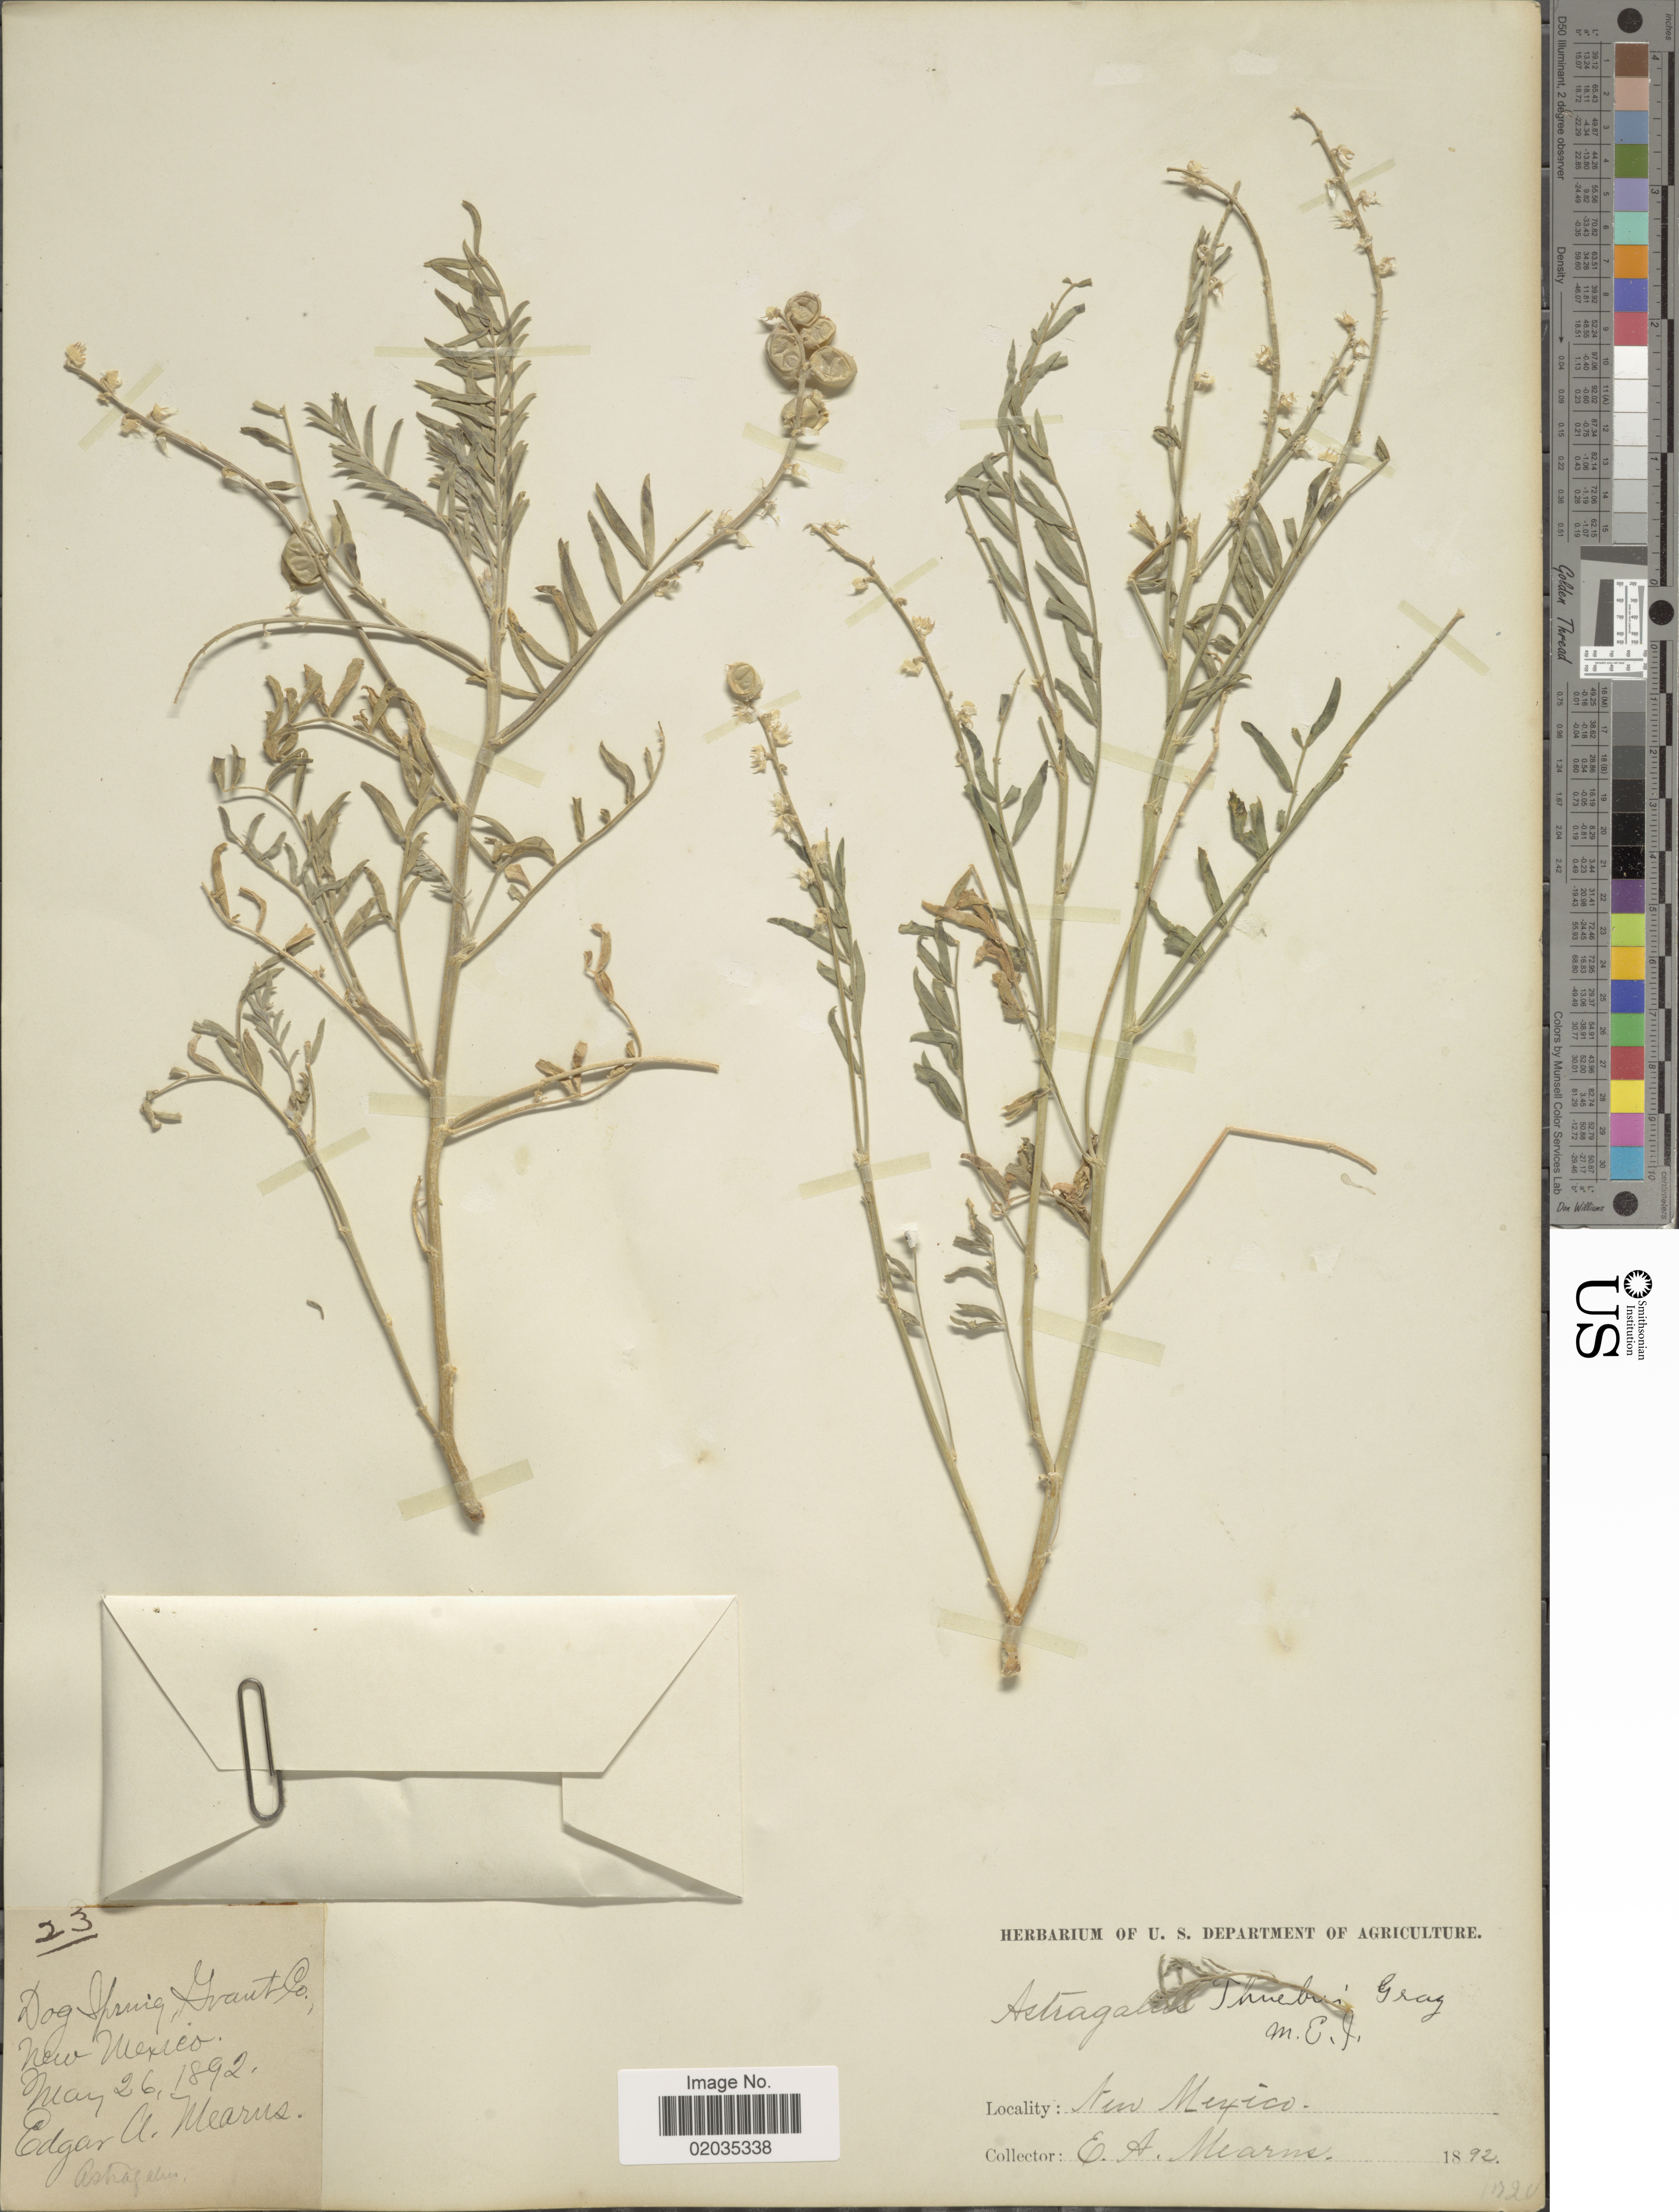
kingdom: Plantae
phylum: Tracheophyta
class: Magnoliopsida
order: Fabales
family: Fabaceae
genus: Astragalus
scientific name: Astragalus thurberi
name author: A. Gray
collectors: E. A. Mearns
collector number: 23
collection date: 1892-05-26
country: United States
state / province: New Mexico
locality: Dog Spring, Grant Co.